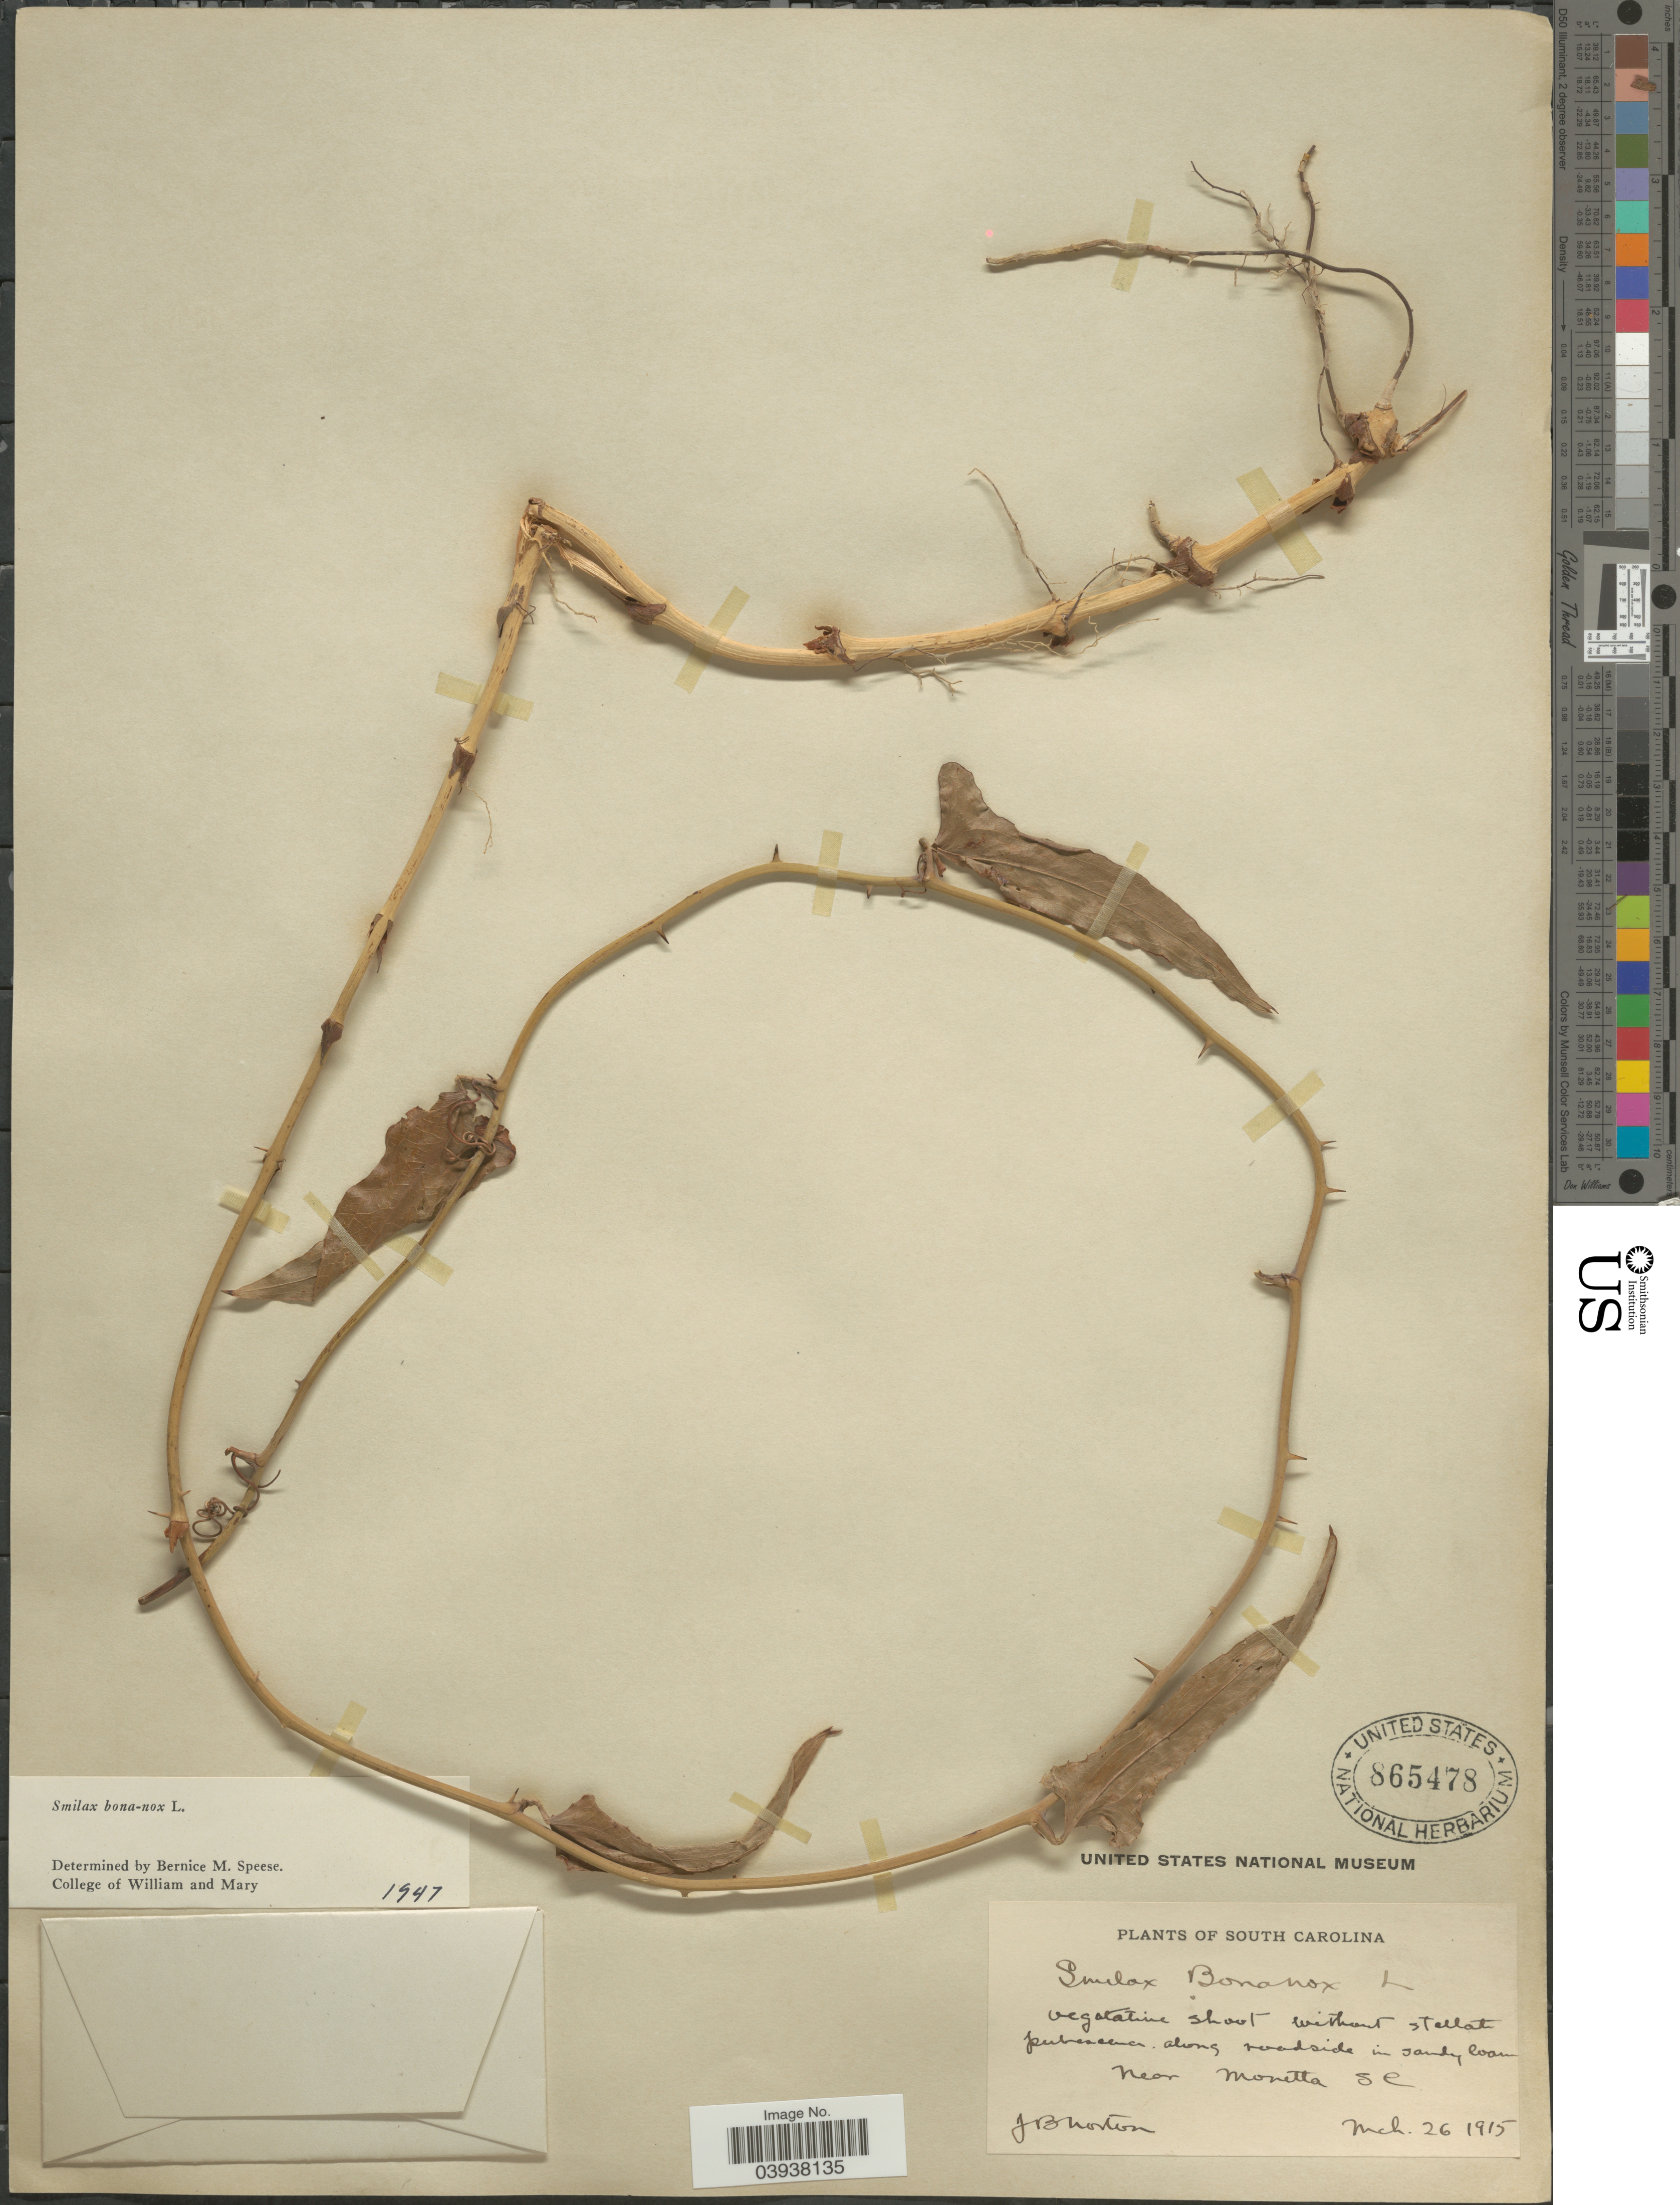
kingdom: Plantae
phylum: Tracheophyta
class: Liliopsida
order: Liliales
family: Smilacaceae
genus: Smilax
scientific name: Smilax bona-nox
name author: L.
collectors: J. B. Norton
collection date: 1915-03-26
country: United States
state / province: South Carolina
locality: Along roadside in sandy loam near Monetta.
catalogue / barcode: US 865478